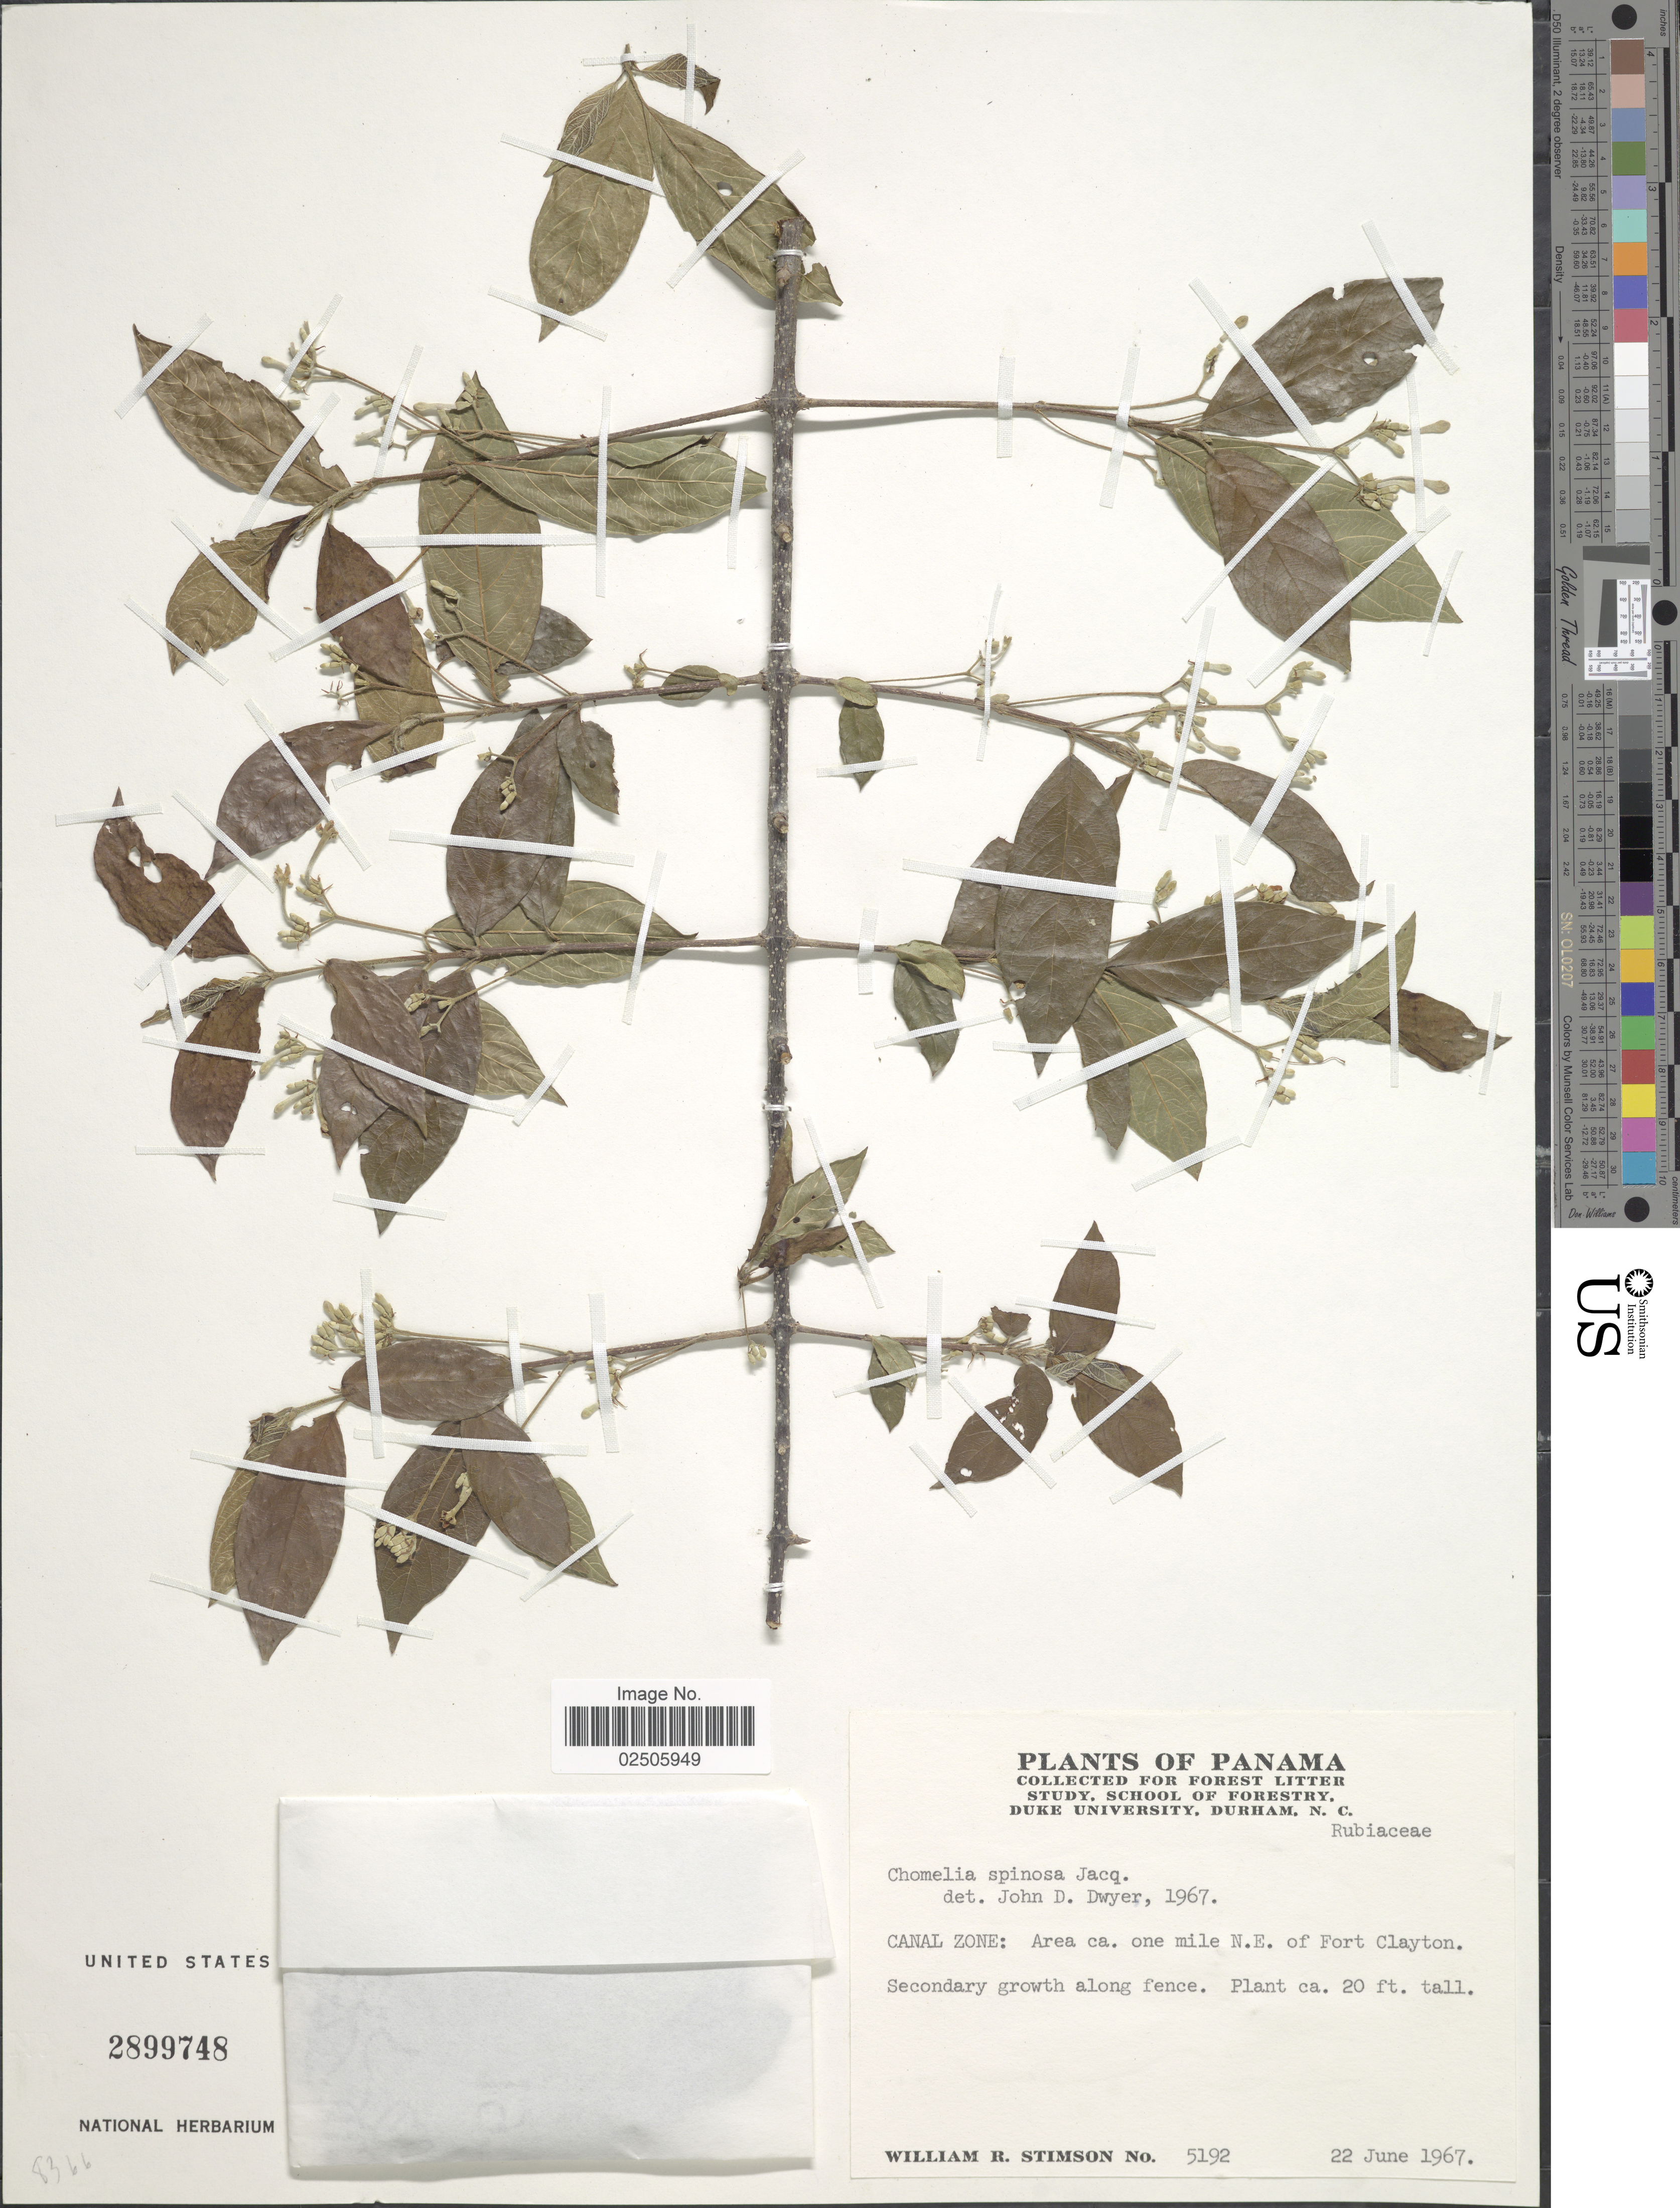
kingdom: Plantae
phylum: Tracheophyta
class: Magnoliopsida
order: Gentianales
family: Rubiaceae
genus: Chomelia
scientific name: Chomelia spinosa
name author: Jacq.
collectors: W. R. Stimson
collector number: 5192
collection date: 1967-06-22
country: Panama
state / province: Colón / Panamá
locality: Canal Zone: Area ca. one mile N.E. of Fort Clayton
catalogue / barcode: US 2899748